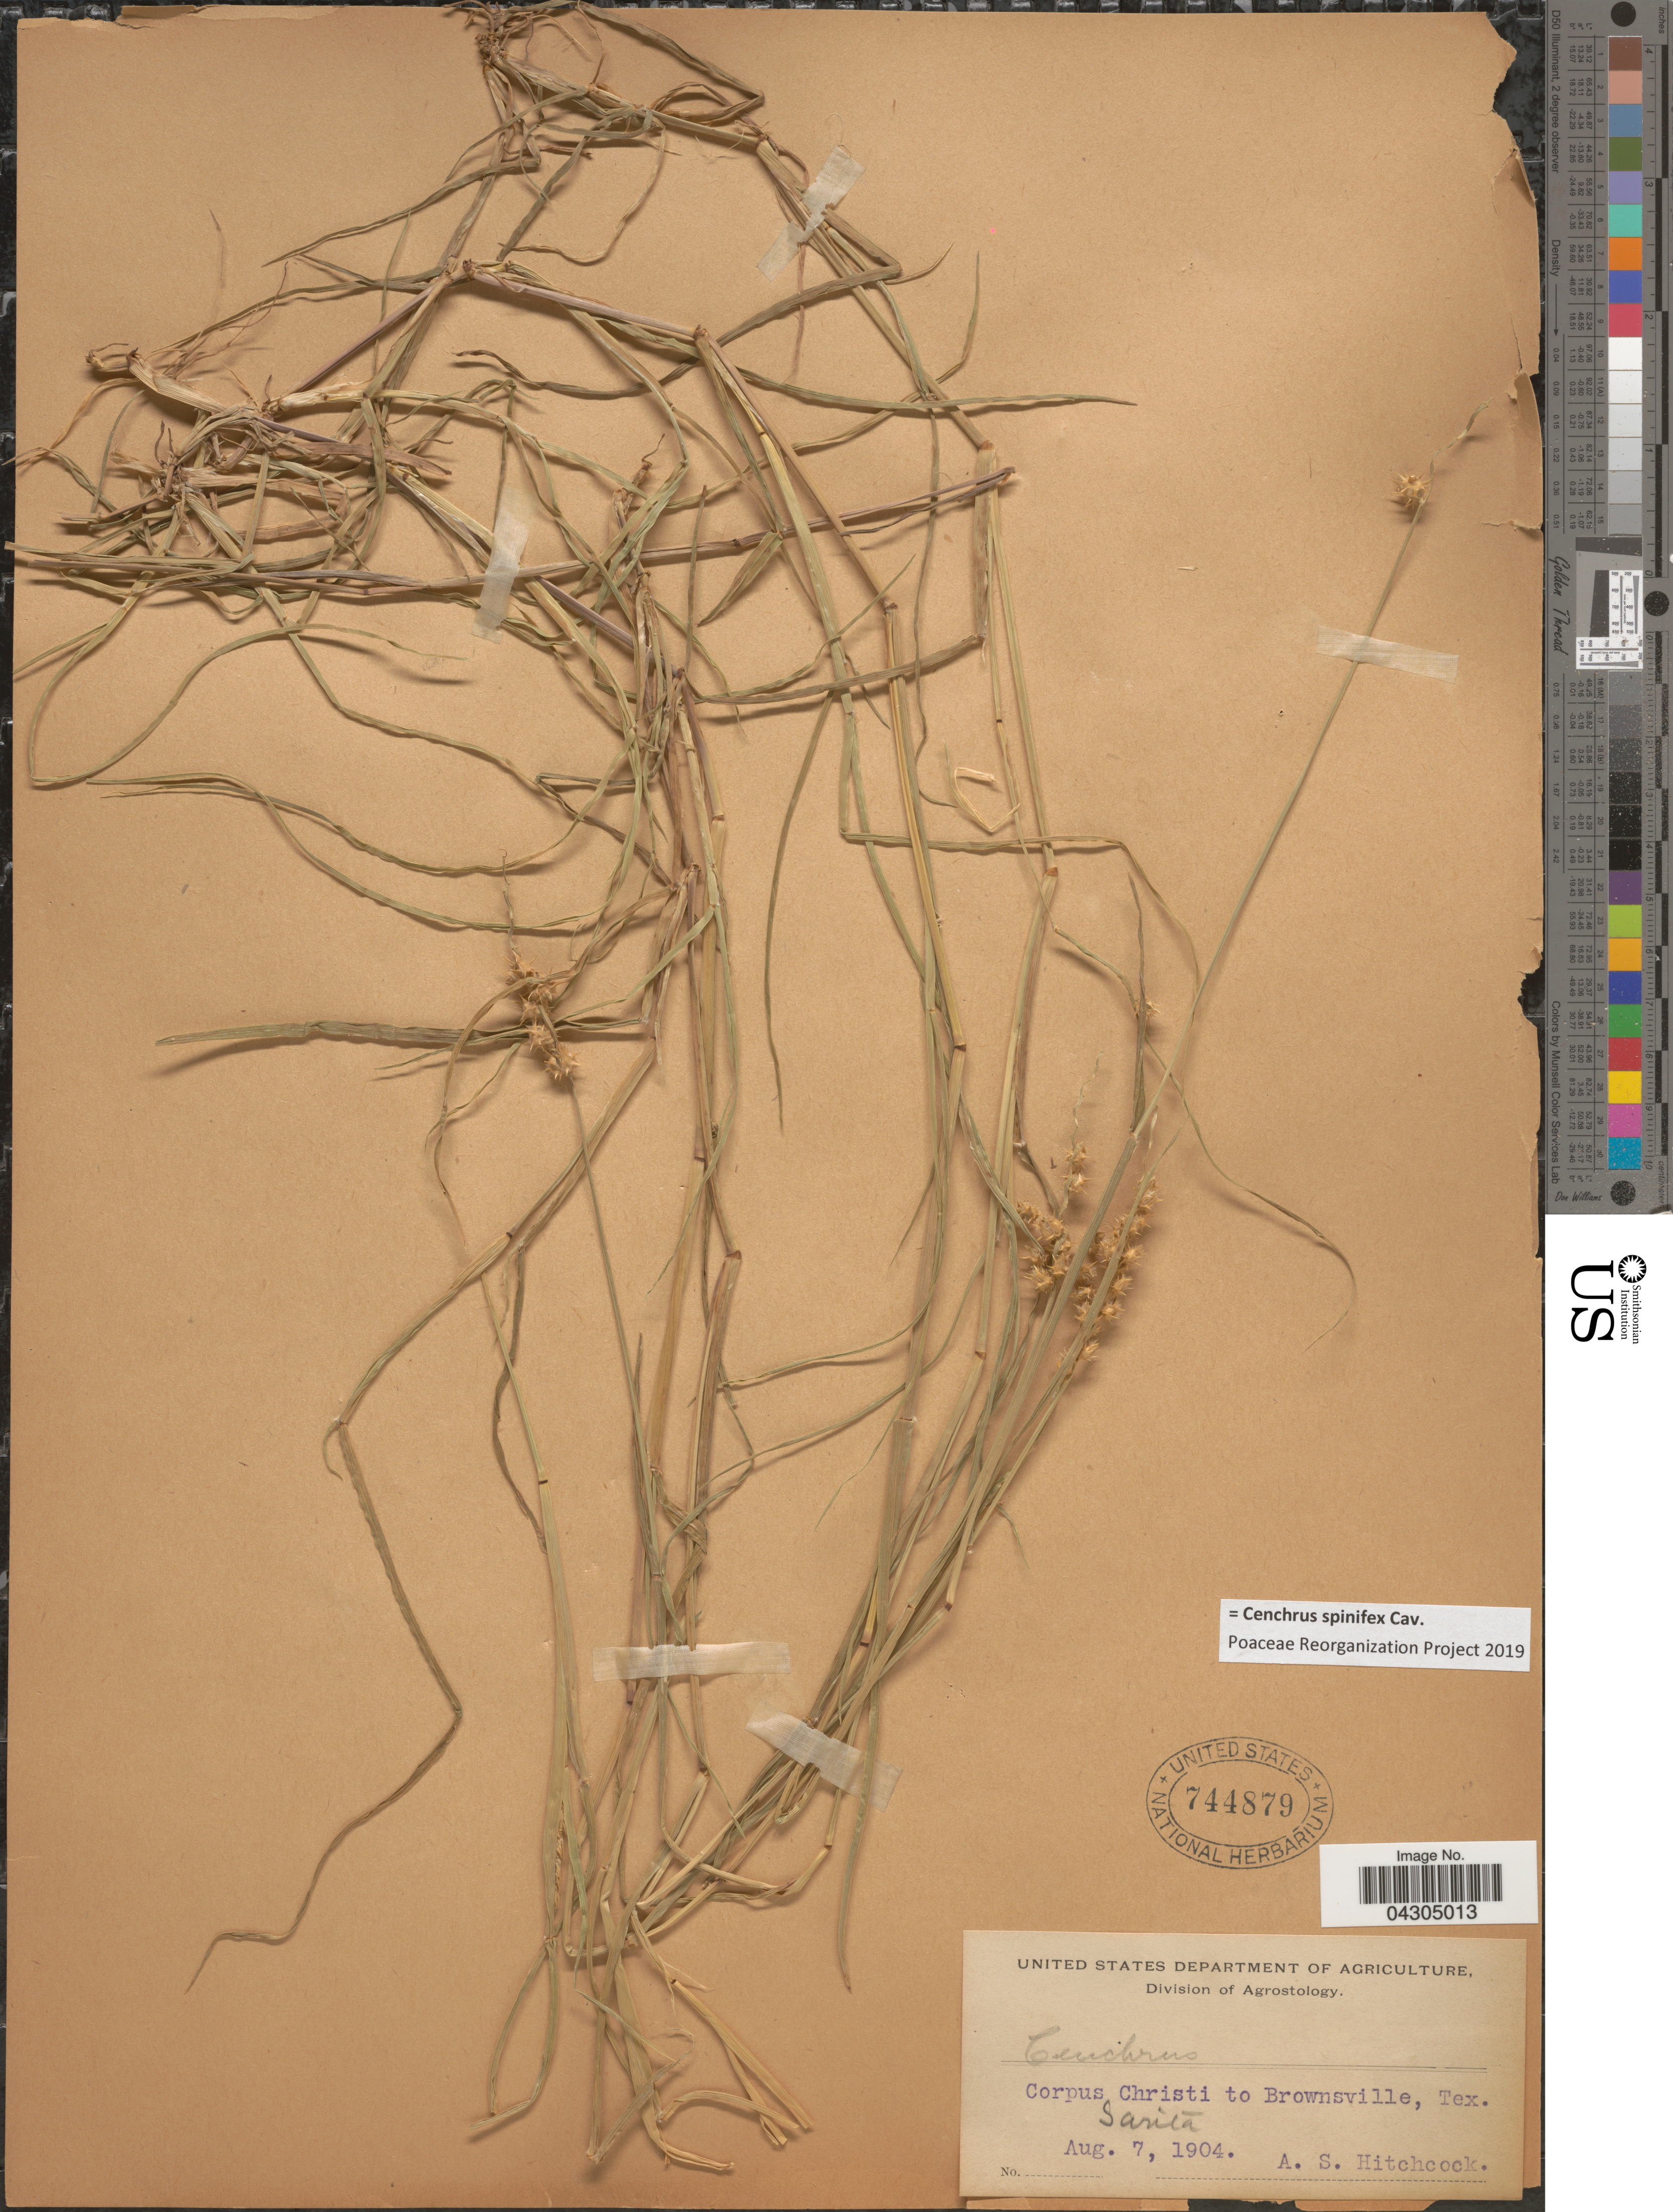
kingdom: Plantae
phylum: Tracheophyta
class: Liliopsida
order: Poales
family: Poaceae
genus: Cenchrus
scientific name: Cenchrus spinifex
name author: Cav.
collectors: A. S. Hitchcock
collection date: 1904-08-07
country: United States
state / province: Texas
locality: Corpus Christi to Brownsville. Sarita.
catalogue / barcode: US 744879